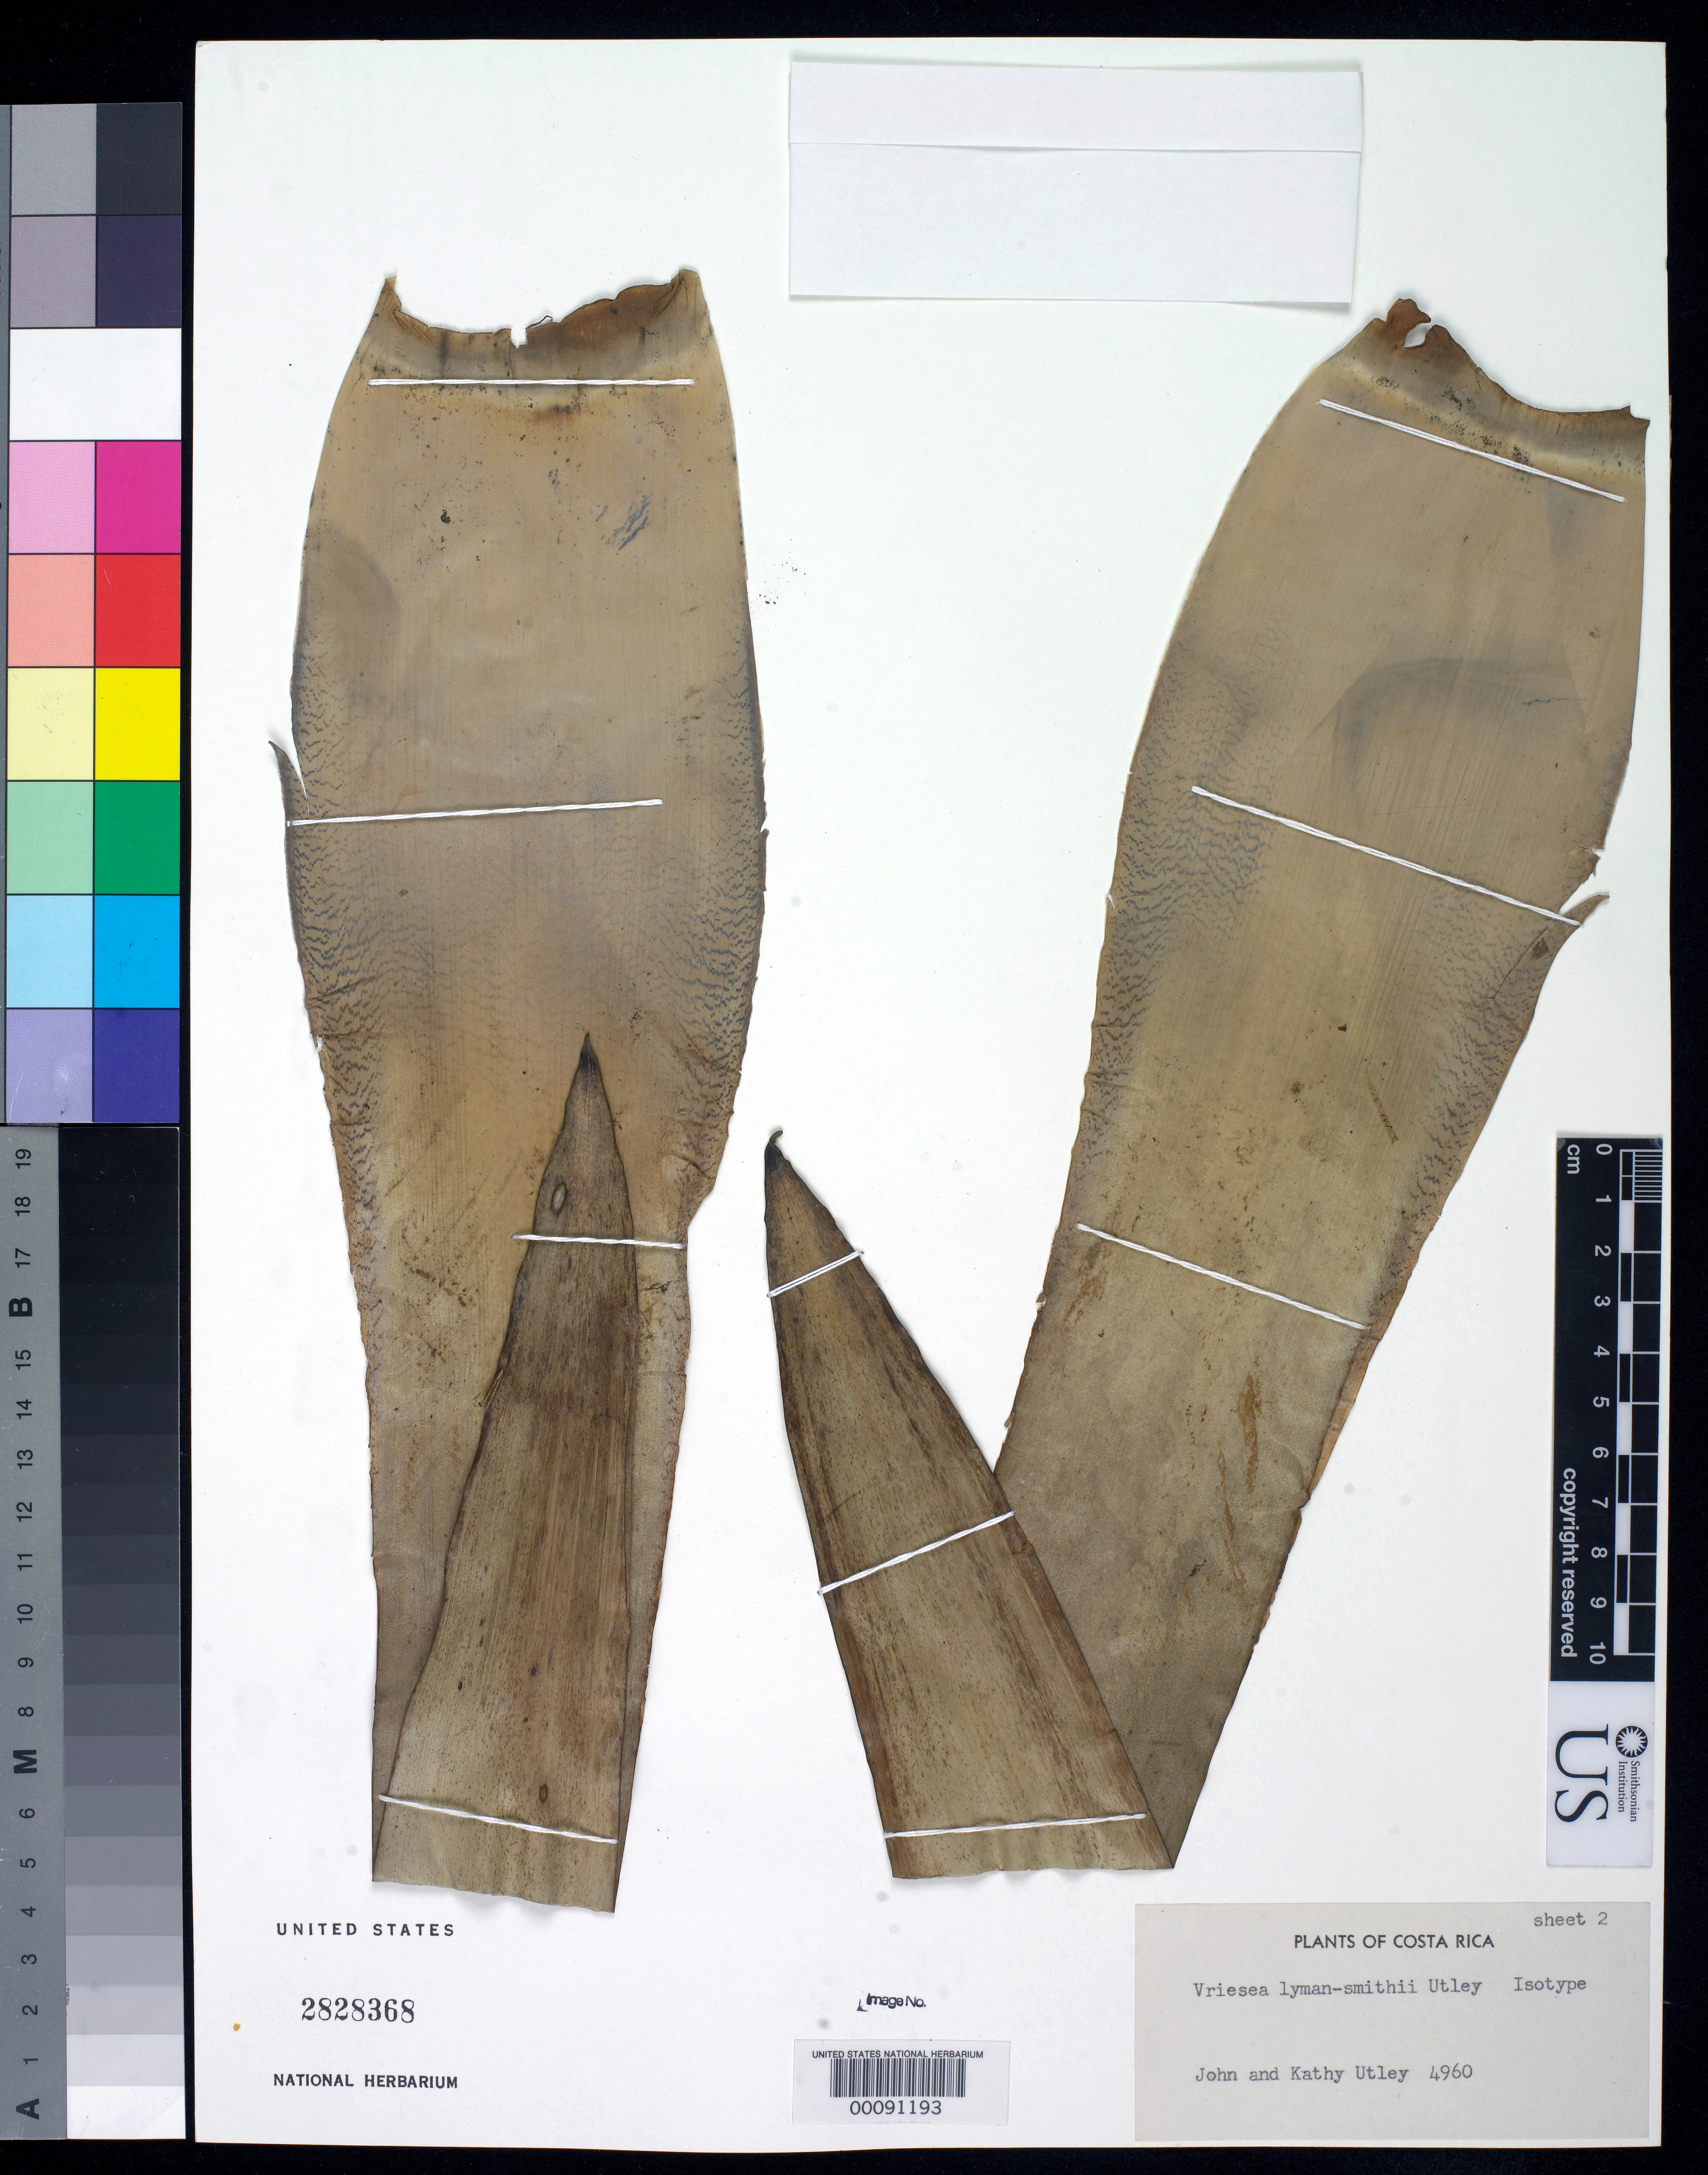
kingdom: Plantae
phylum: Tracheophyta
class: Liliopsida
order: Poales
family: Bromeliaceae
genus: Vriesea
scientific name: Vriesea lyman-smithii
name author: Utley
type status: Isotype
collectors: J. F. Utley & K. M. Burt-Utley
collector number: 4960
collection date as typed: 22 May 1976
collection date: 1976-05-22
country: Costa Rica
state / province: Heredia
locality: Between Vara Blanca at the junction of CR Highways #9 and #120 and 3 km south on #9.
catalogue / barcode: US 2828368